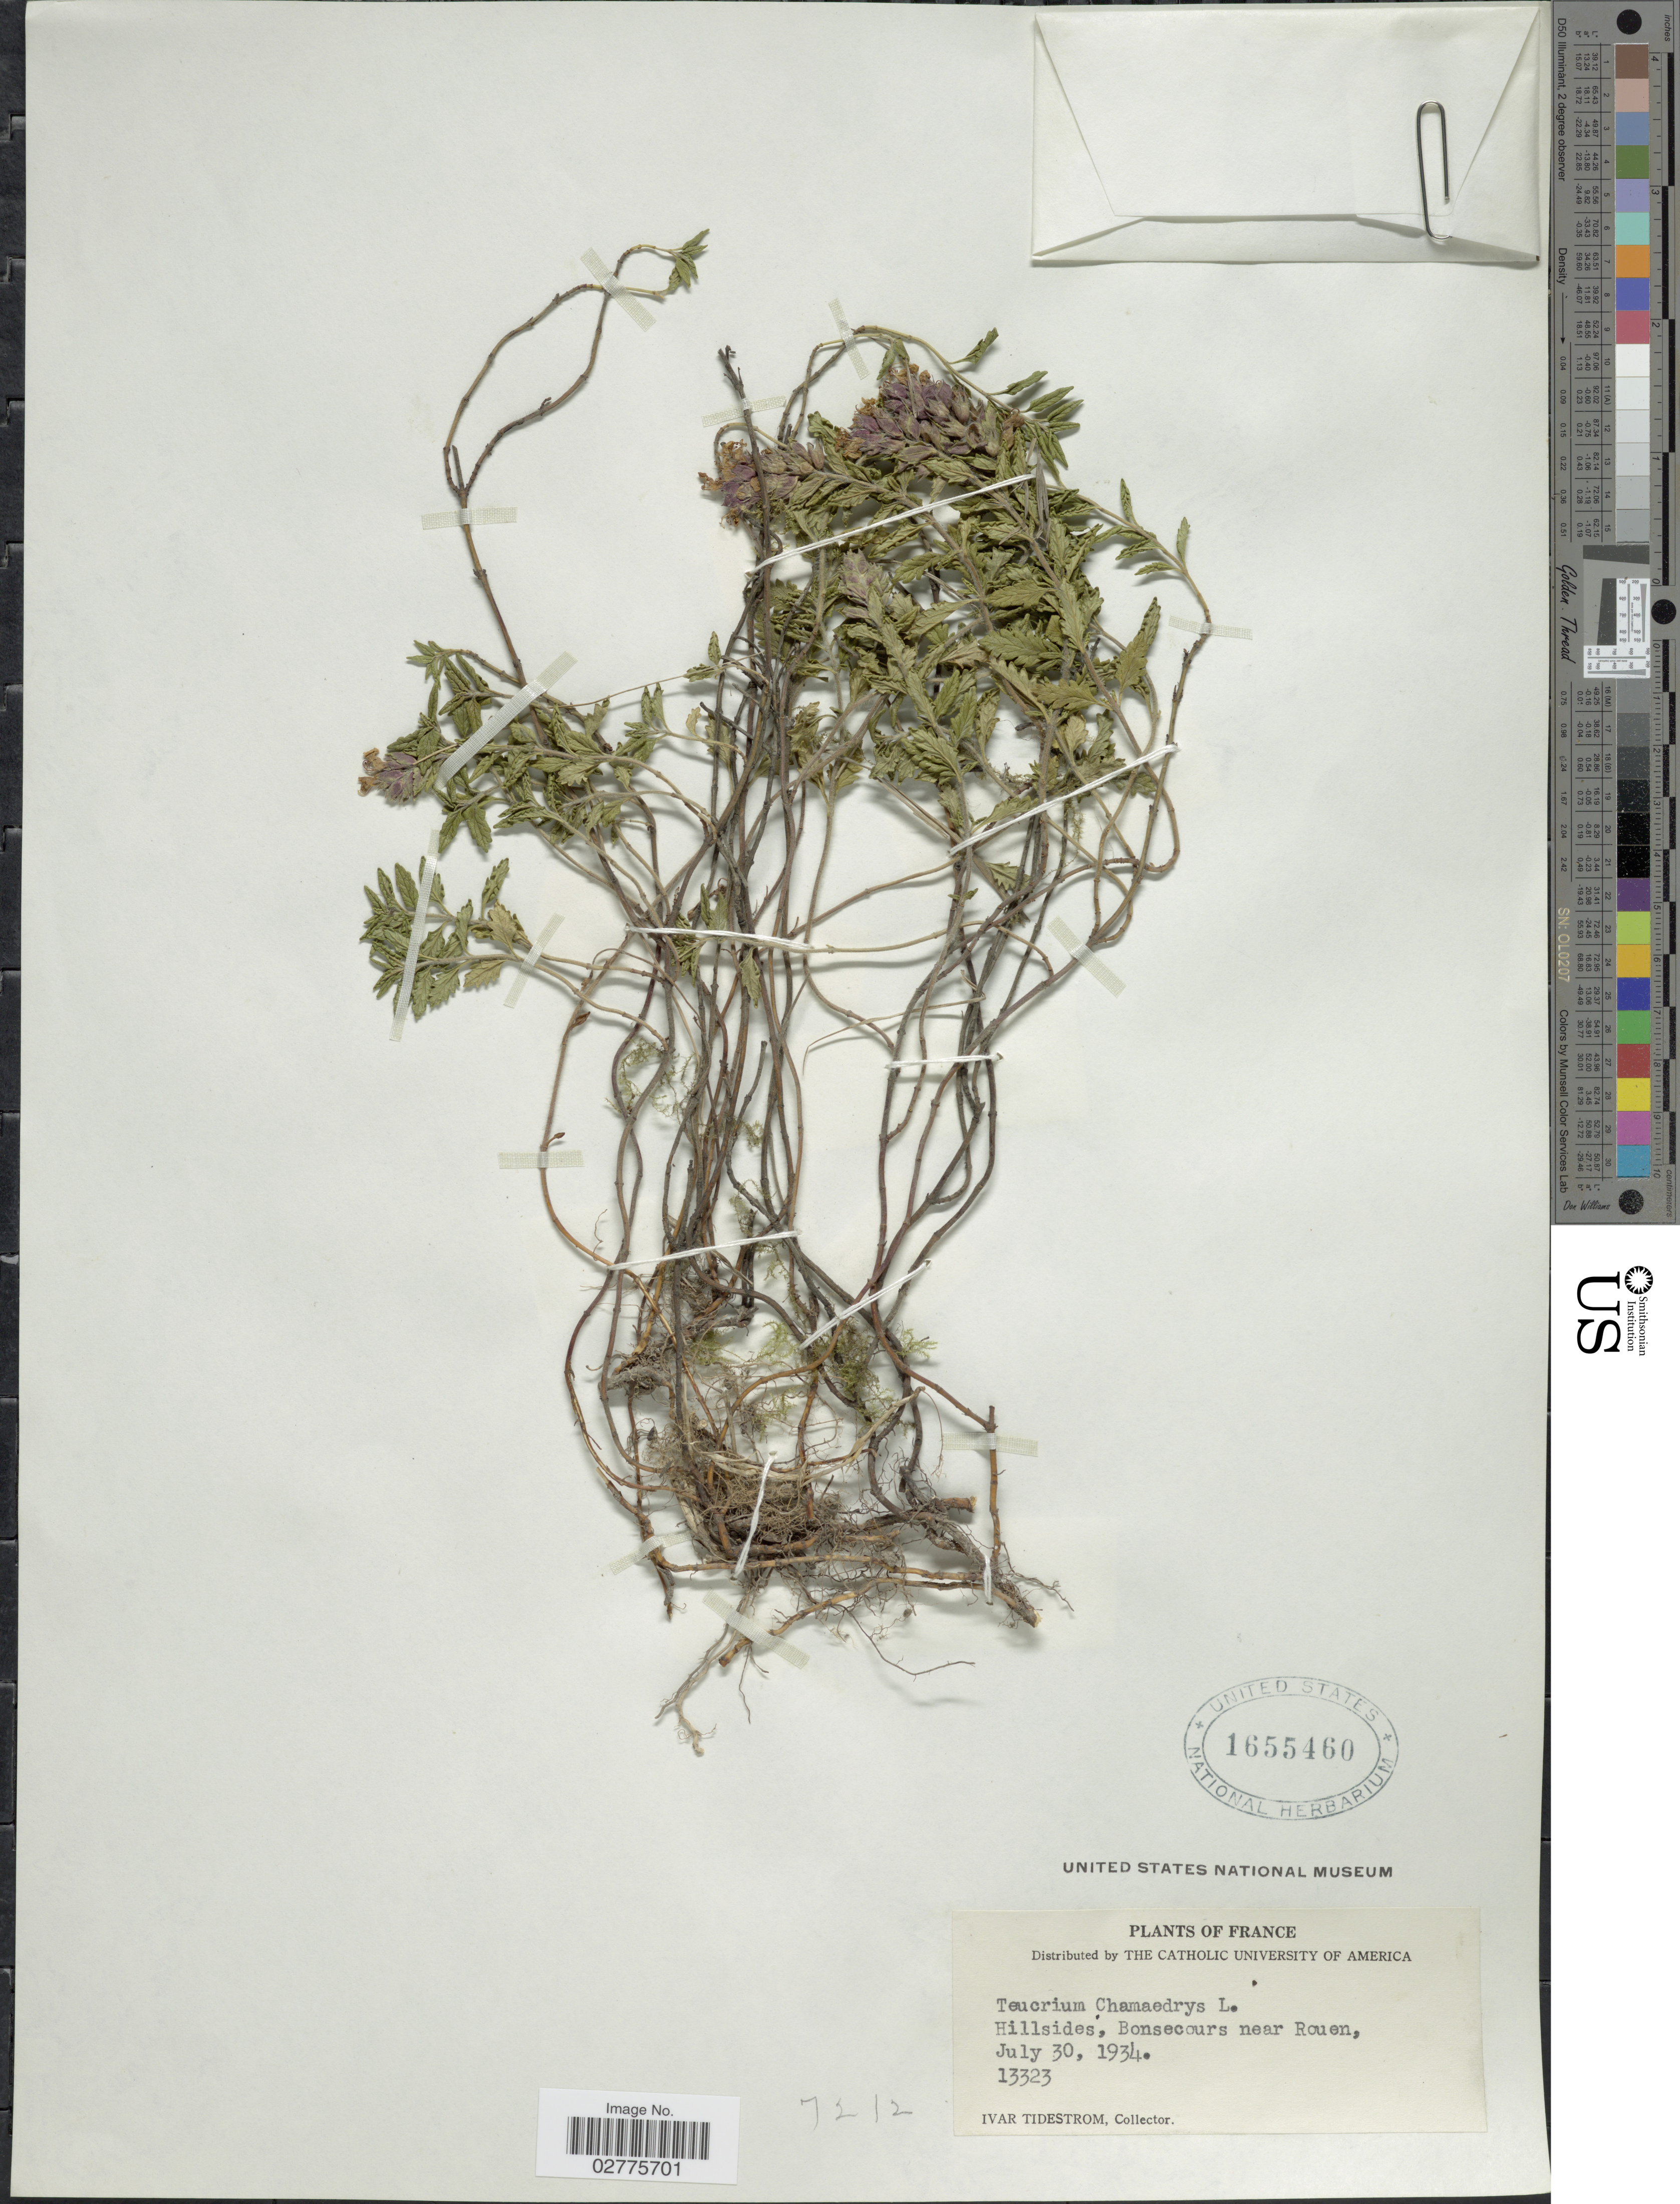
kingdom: Plantae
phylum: Tracheophyta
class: Magnoliopsida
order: Lamiales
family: Lamiaceae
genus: Teucrium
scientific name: Teucrium chamaedrys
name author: L.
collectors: I. F. Tidestrom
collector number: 13323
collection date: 1934-07-30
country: France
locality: Hillsides, Bonsecours near Rouen.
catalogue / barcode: US 1655460